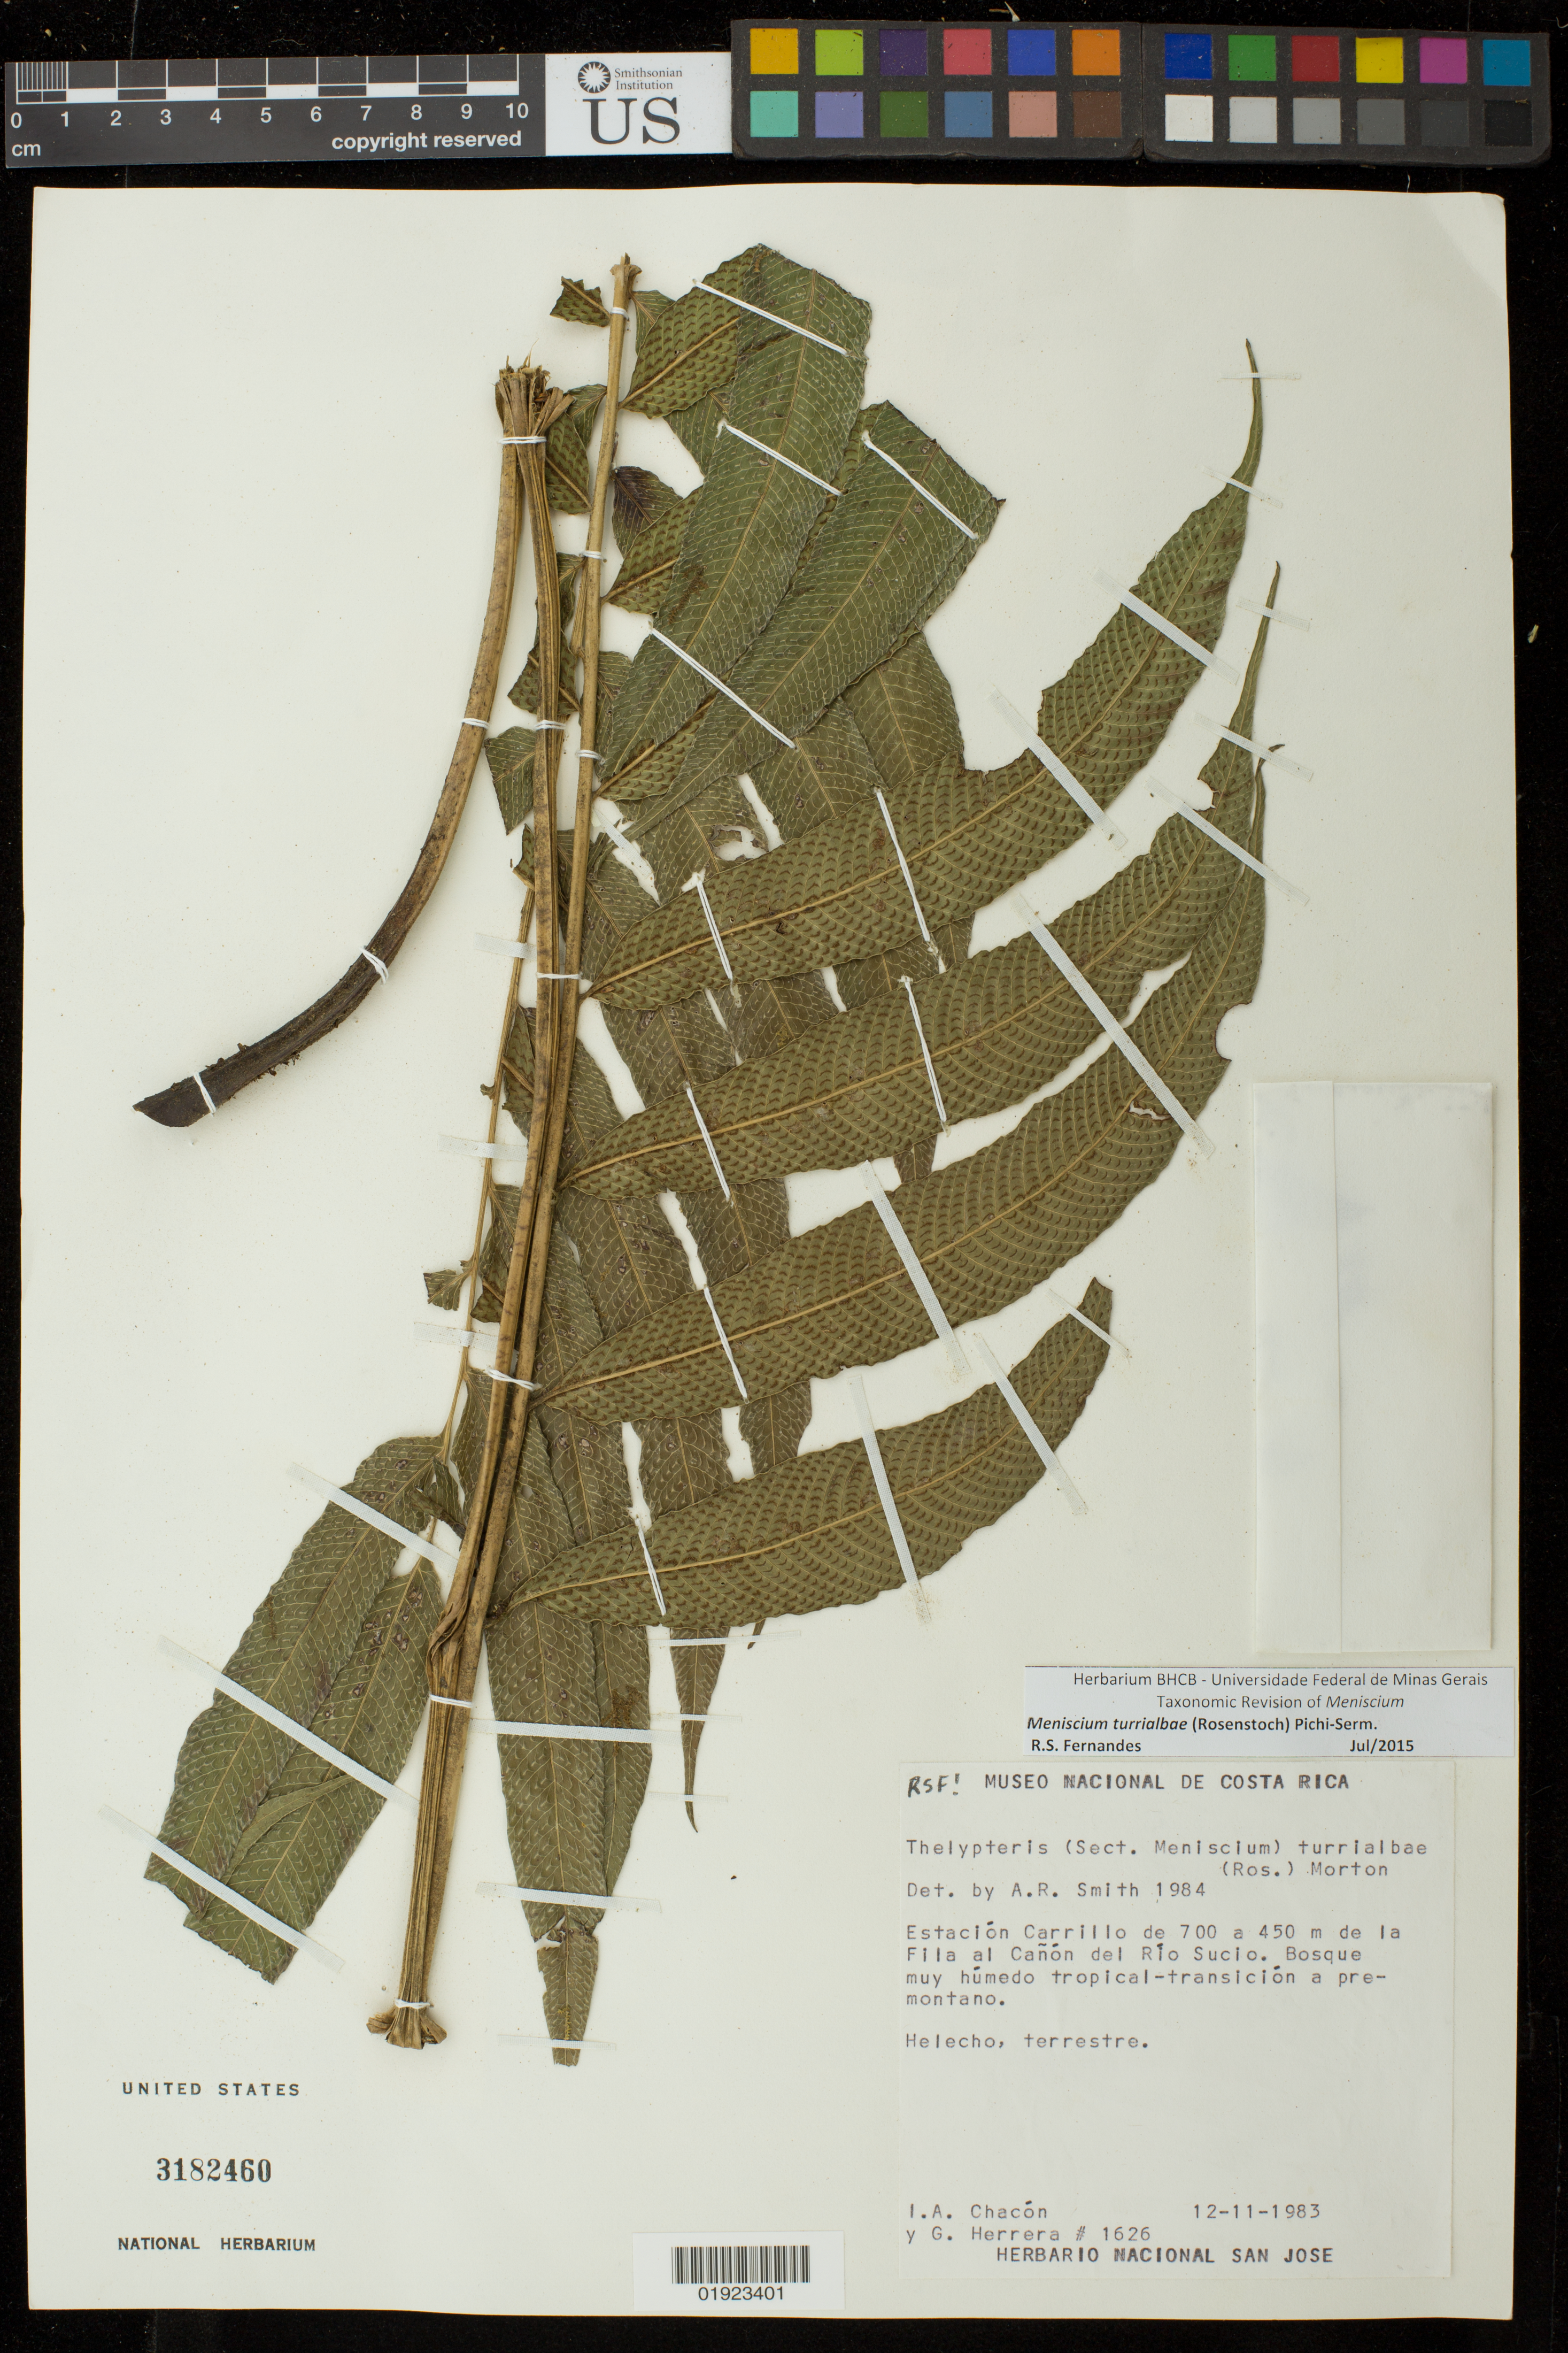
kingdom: Plantae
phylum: Tracheophyta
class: Polypodiopsida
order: Polypodiales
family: Thelypteridaceae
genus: Meniscium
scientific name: Meniscium turrialbae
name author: (Rosenst.) Pic. Serm.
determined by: Fernandes, R. S.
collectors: I. Chacón & G. Herrera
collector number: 1626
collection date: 1983-11-12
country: Costa Rica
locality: Estacion Carrillo de 700 a 450 m de la Fila al Canon del Rio Sucio.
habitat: Bosque muy humedo tropical-transicion a premontano.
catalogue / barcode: US 3182460